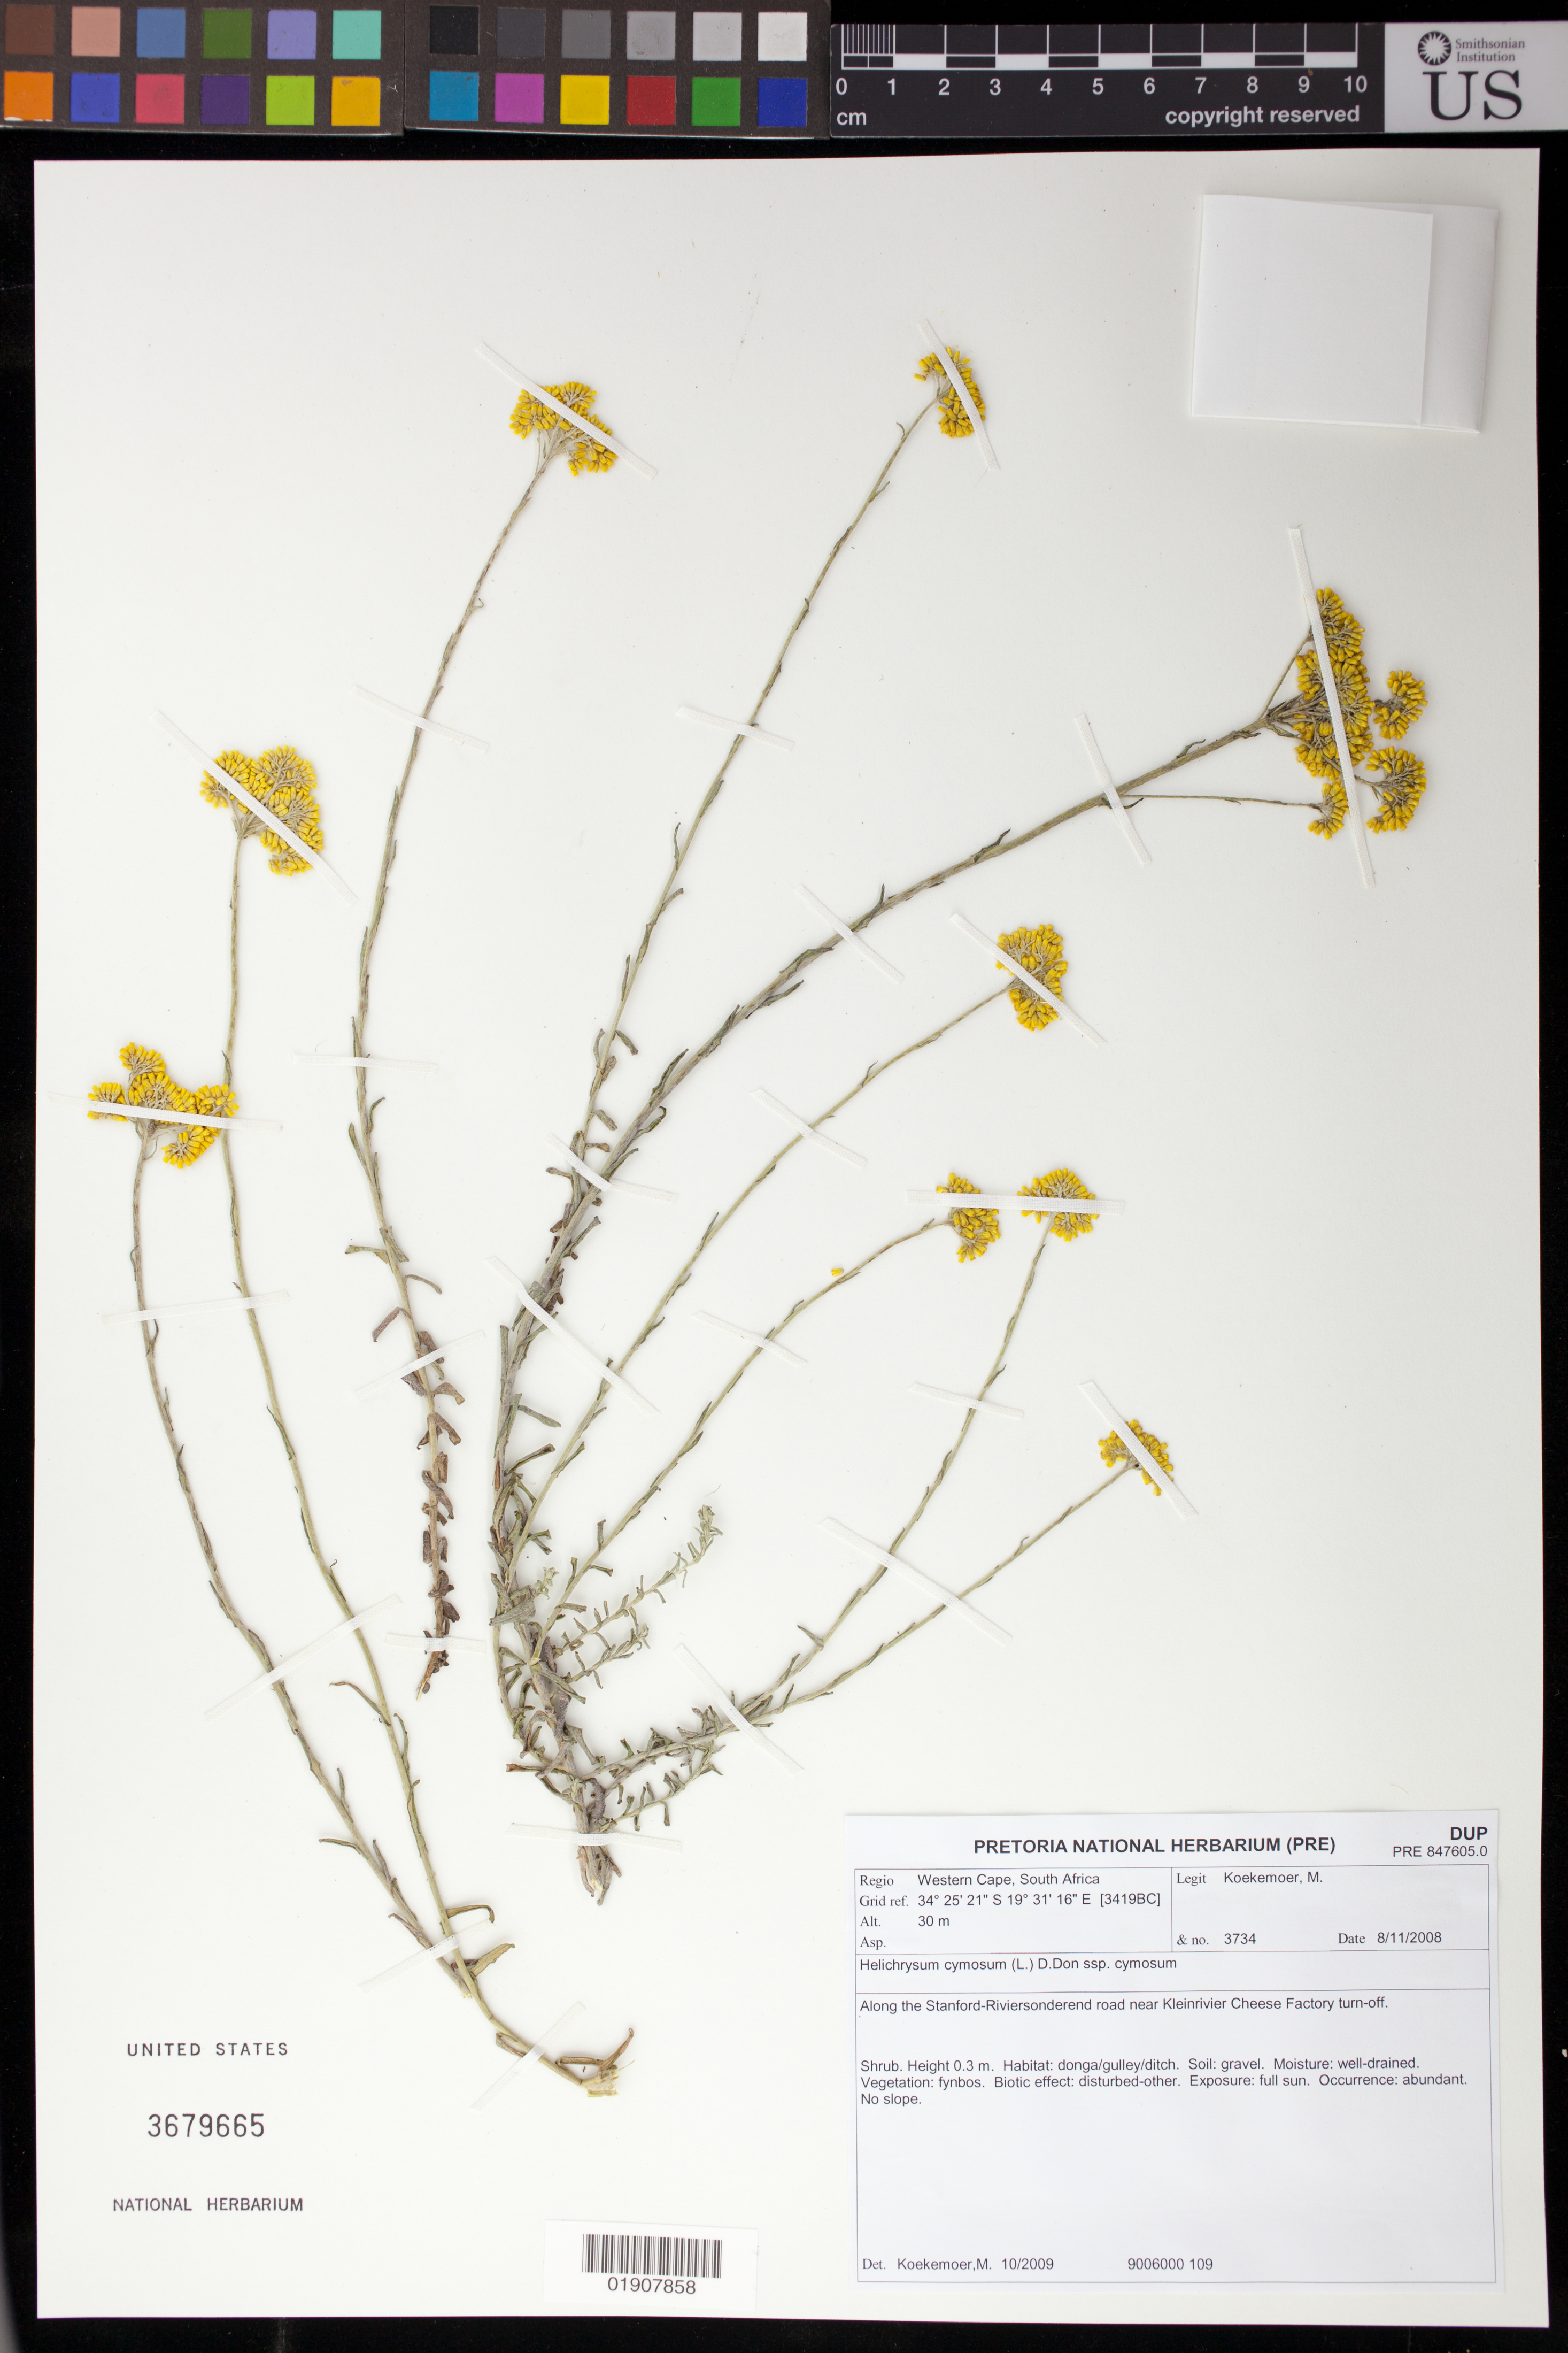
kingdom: Plantae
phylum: Tracheophyta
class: Magnoliopsida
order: Asterales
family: Asteraceae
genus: Helichrysum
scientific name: Helichrysum cymosum subsp. cymosum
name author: (L.) D. Don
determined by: Koekemoer, M.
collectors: M. Koekemoer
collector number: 3734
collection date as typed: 8/11/2008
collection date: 2008-11-08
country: South Africa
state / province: Western Cape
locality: Along the Stanford-Riviersonderend road near Kleinrivier Cheese Factory turn-off.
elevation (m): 30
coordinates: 34 25 21 S, 19 31 16 E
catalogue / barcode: US 3679665